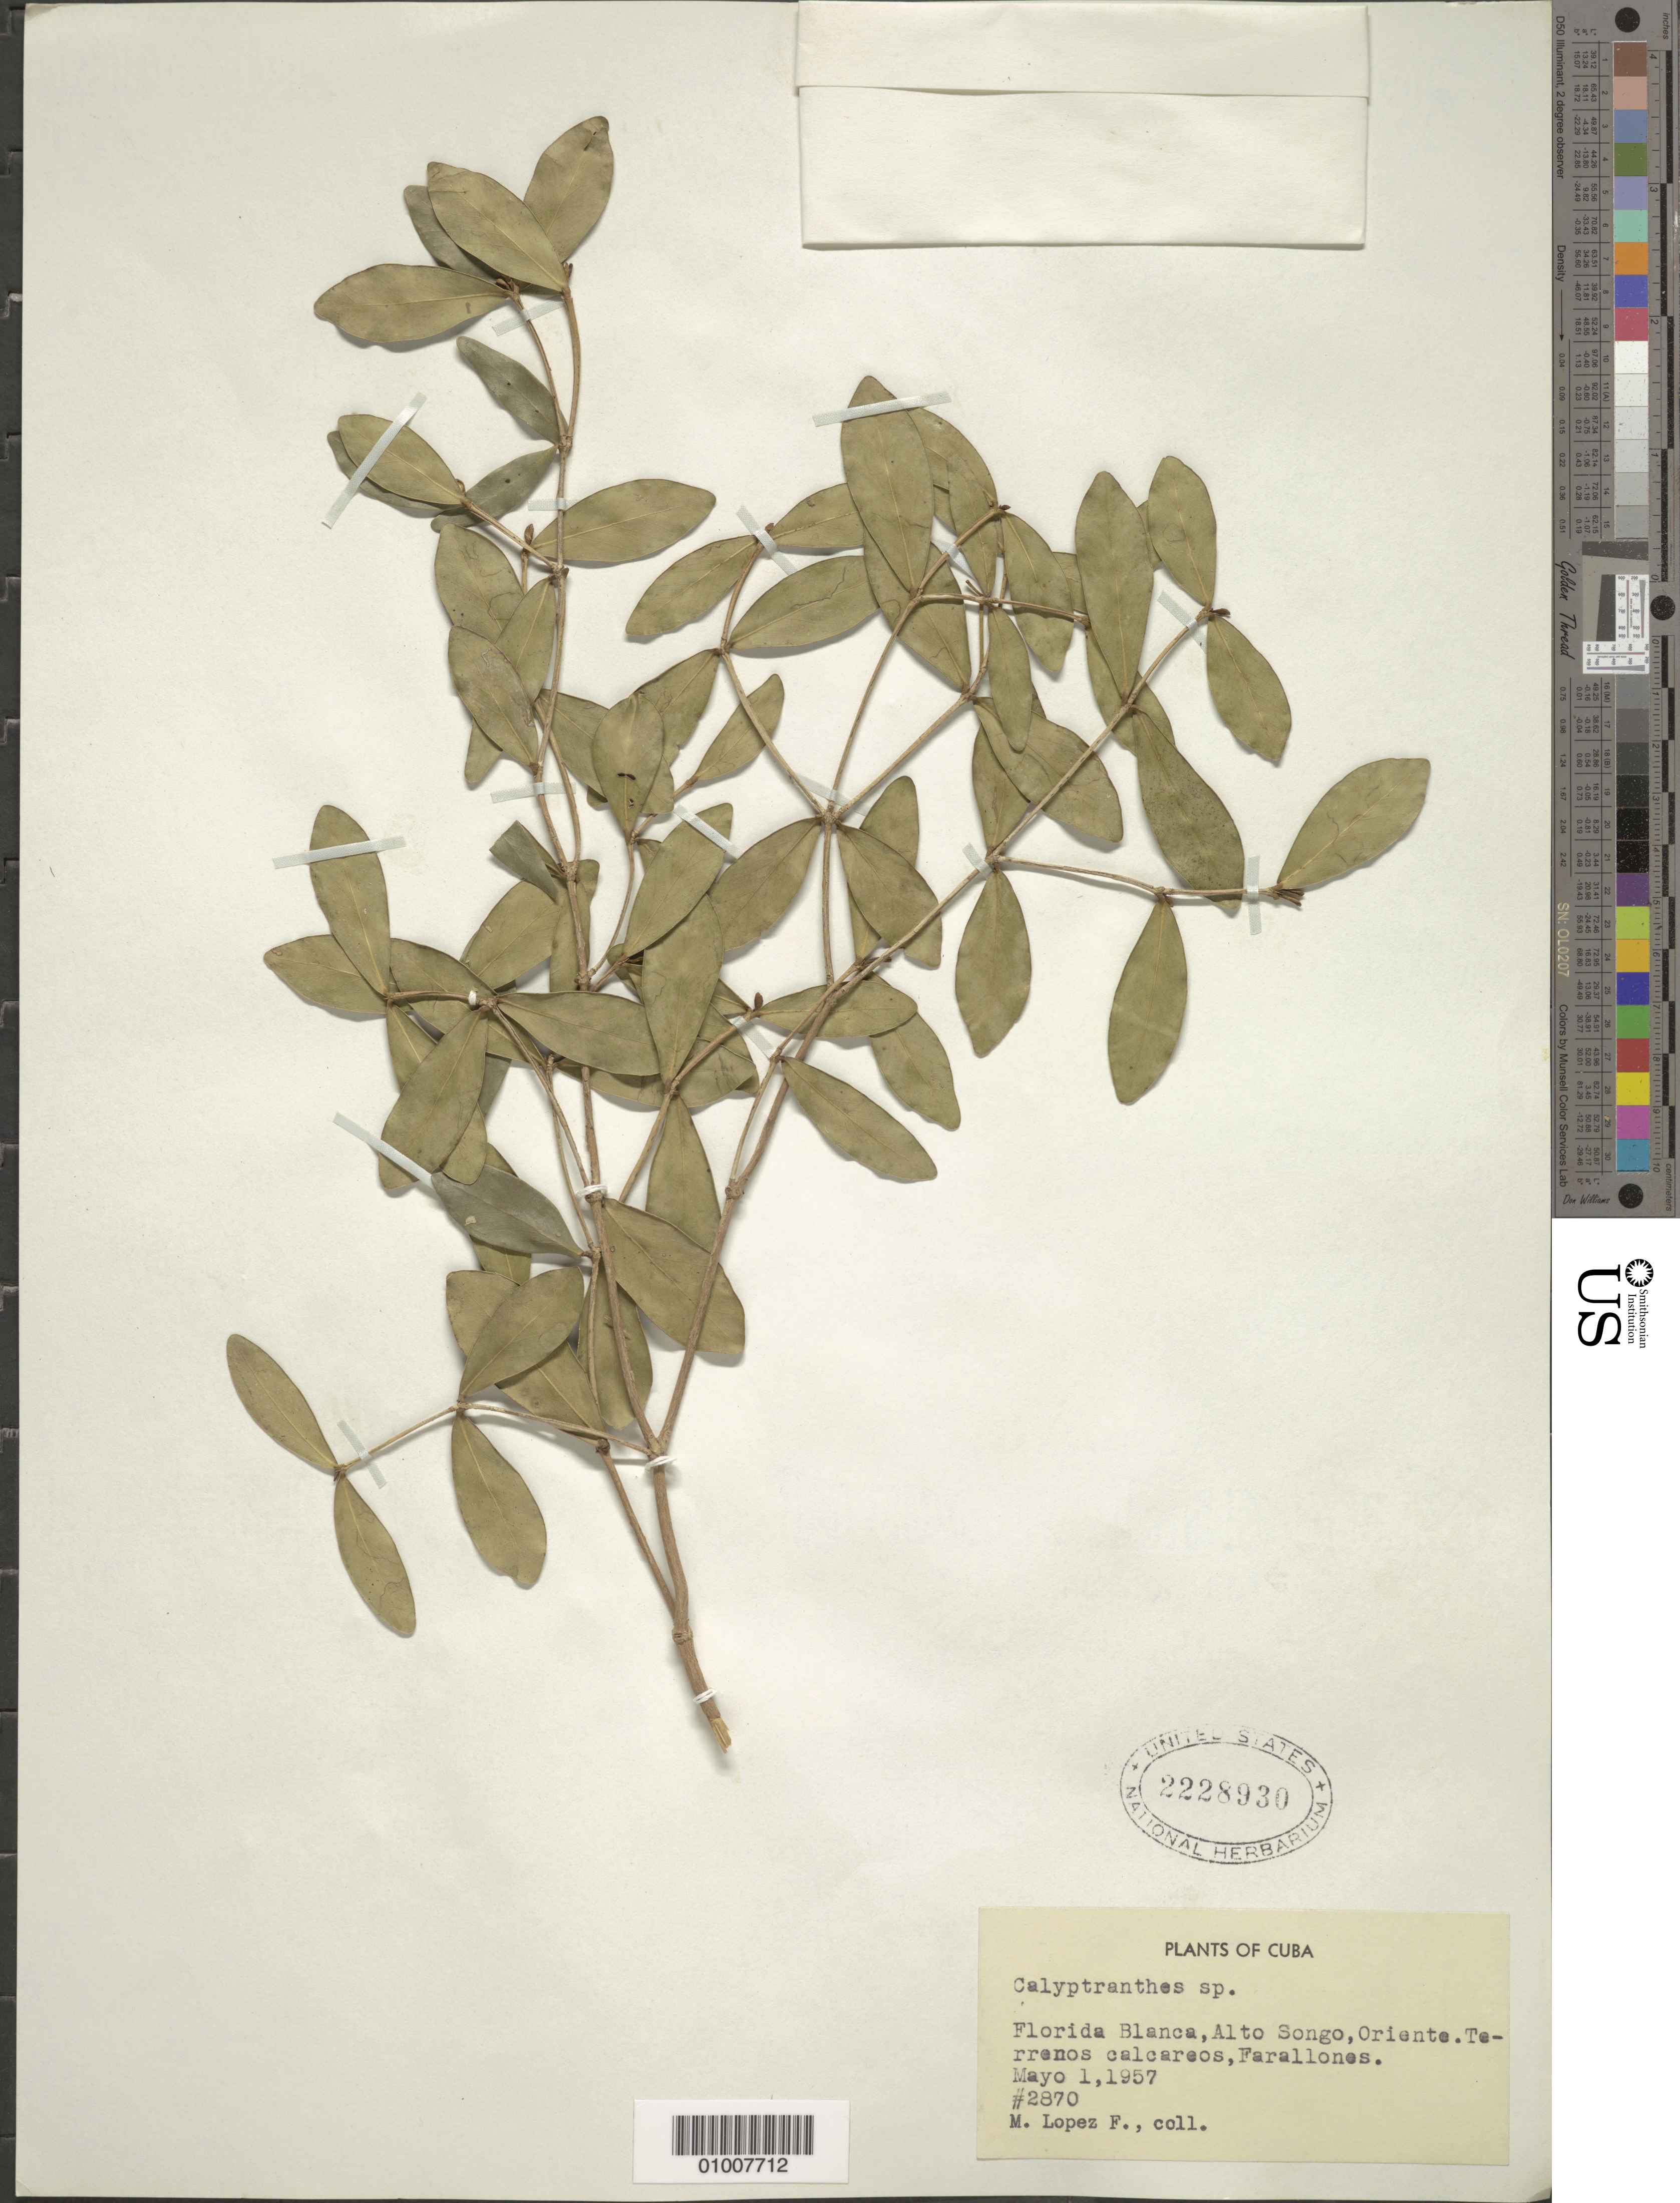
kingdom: Plantae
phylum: Tracheophyta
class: Magnoliopsida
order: Myrtales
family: Myrtaceae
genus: Myrcia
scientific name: Myrcia sp.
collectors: M. López Figueiras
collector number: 2870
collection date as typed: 01 May 1957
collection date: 1957-05-01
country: Cuba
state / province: Oriente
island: Cuba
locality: Florida Blanca, Alto Songo, Oriente Farallones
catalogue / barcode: US 2228930